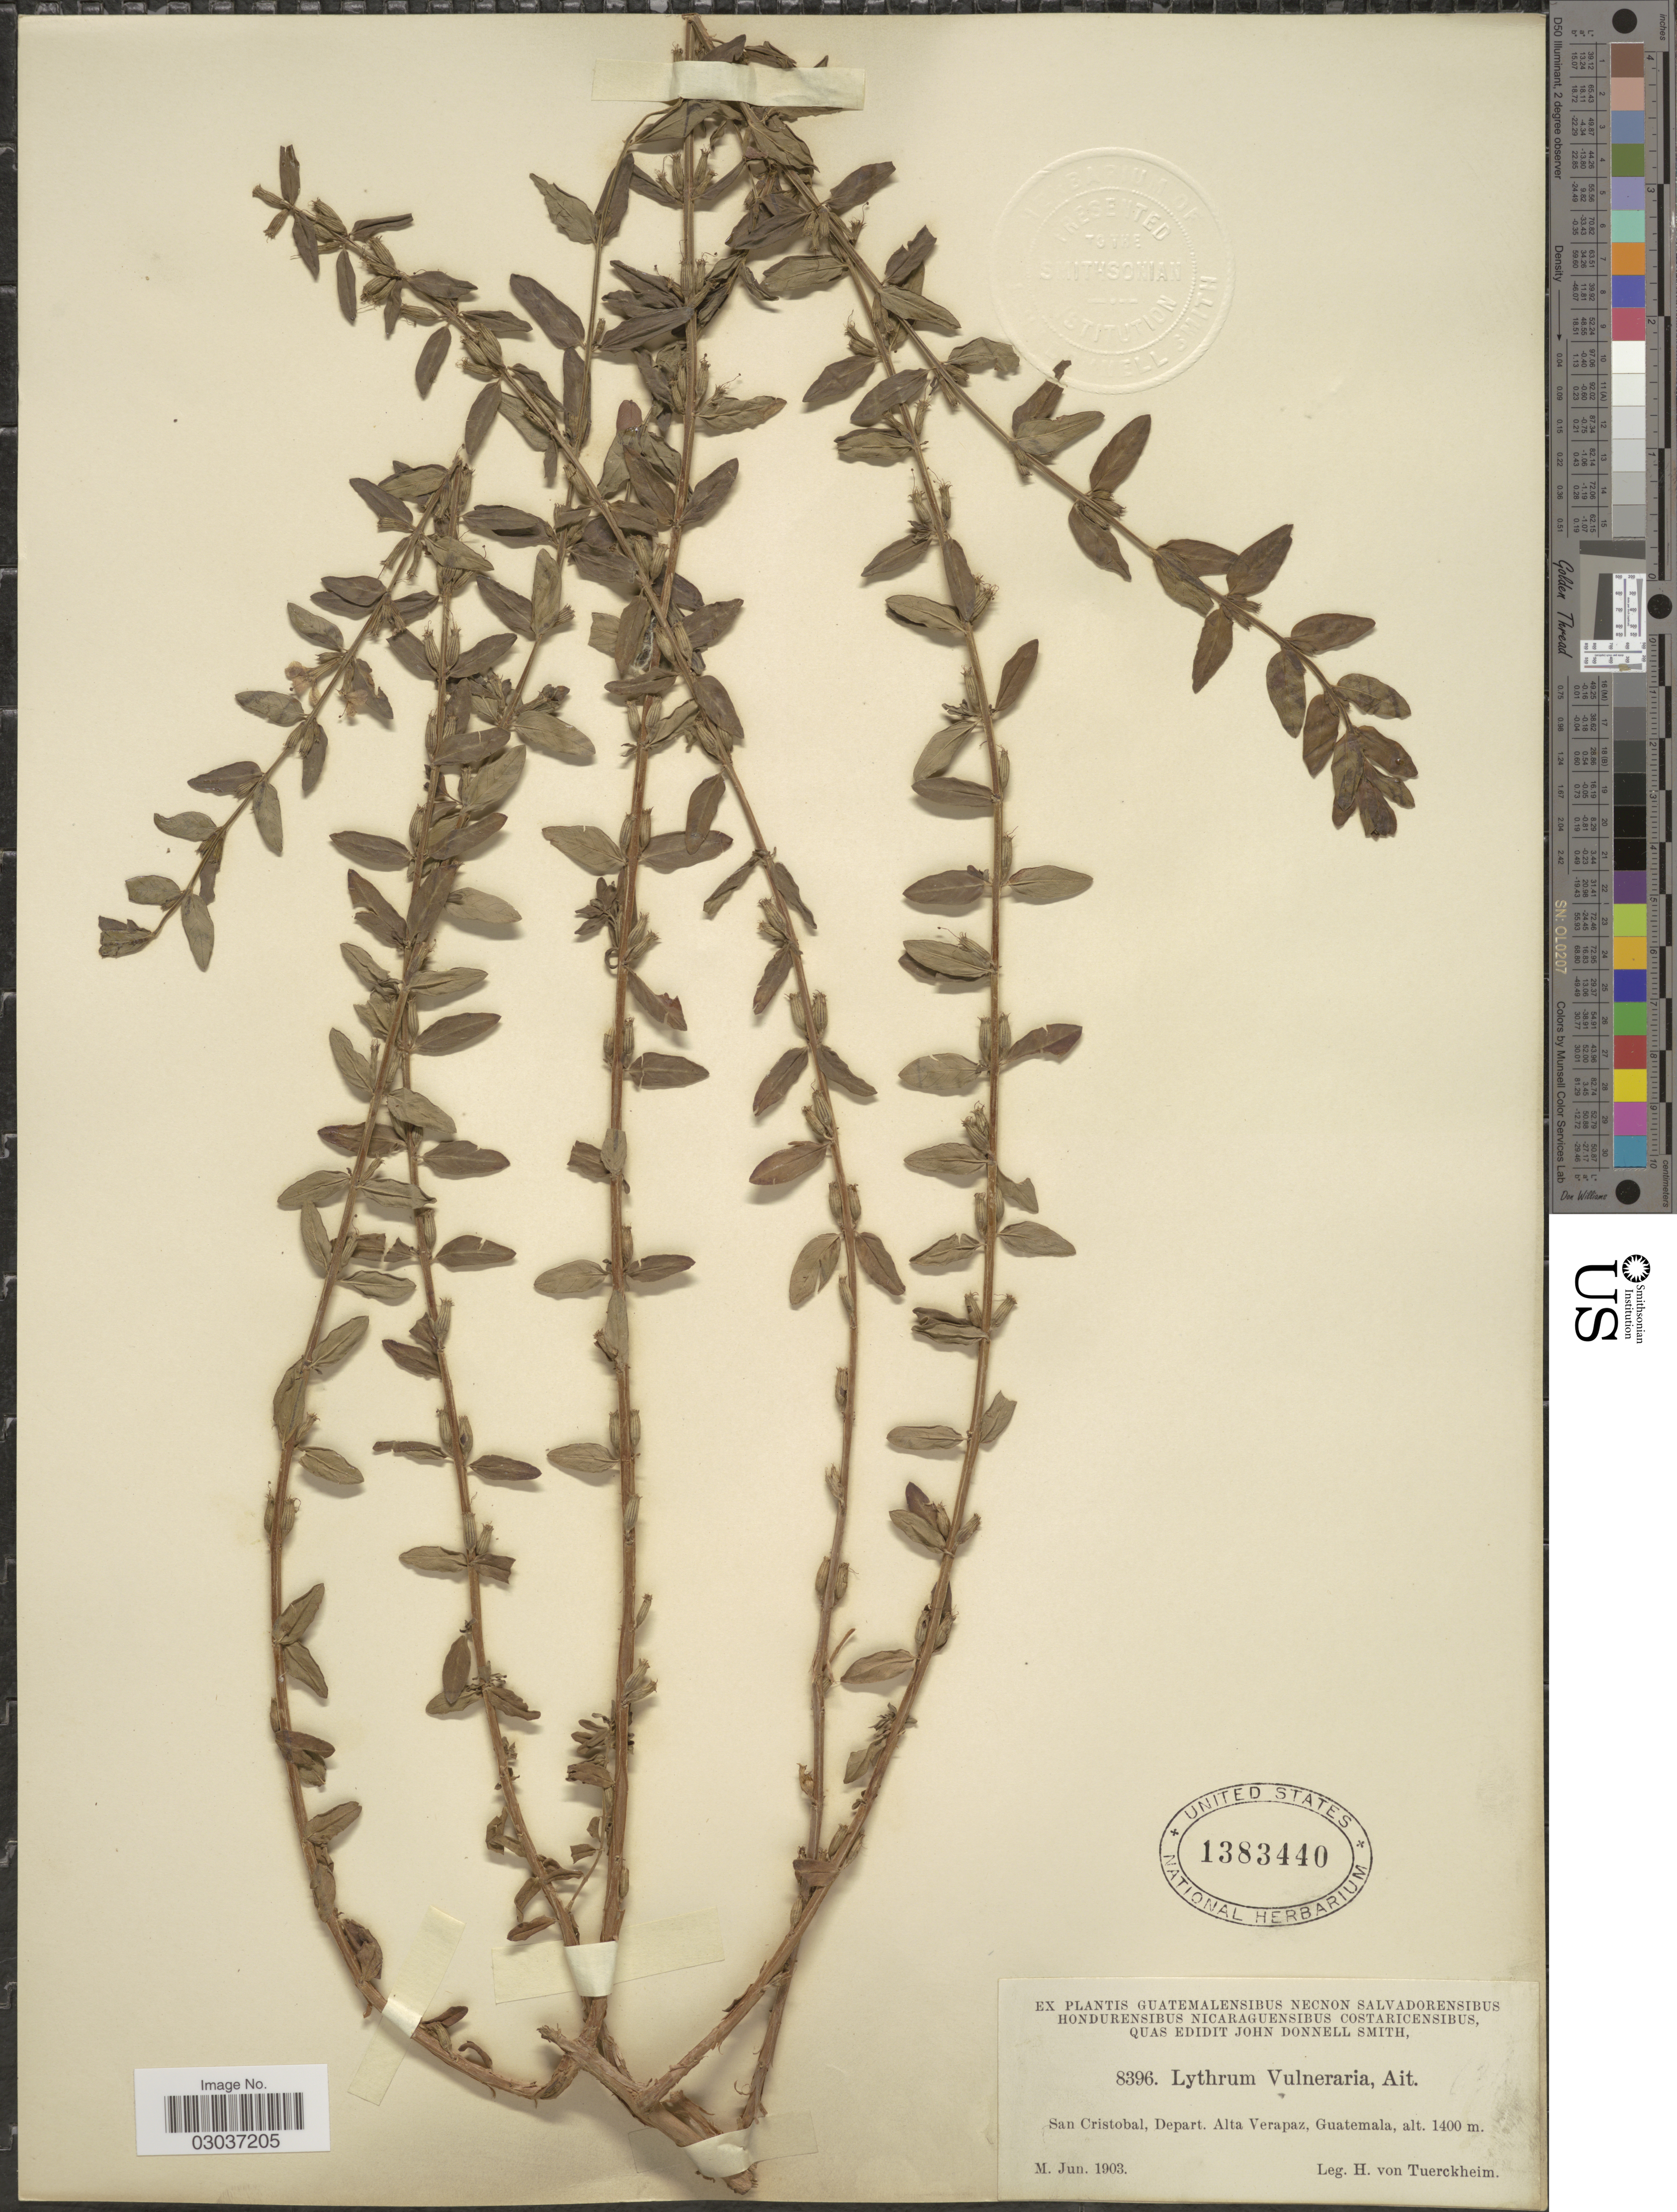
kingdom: Plantae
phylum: Tracheophyta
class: Magnoliopsida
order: Myrtales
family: Lythraceae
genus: Lythrum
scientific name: Lythrum vulneraria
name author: Aiton ex Schrank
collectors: H. von Türckheim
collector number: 8396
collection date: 1903-06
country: Guatemala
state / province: Alta Verapaz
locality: San Cristobal, Depart. Alta Verapaz.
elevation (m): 1400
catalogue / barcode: US 1383440